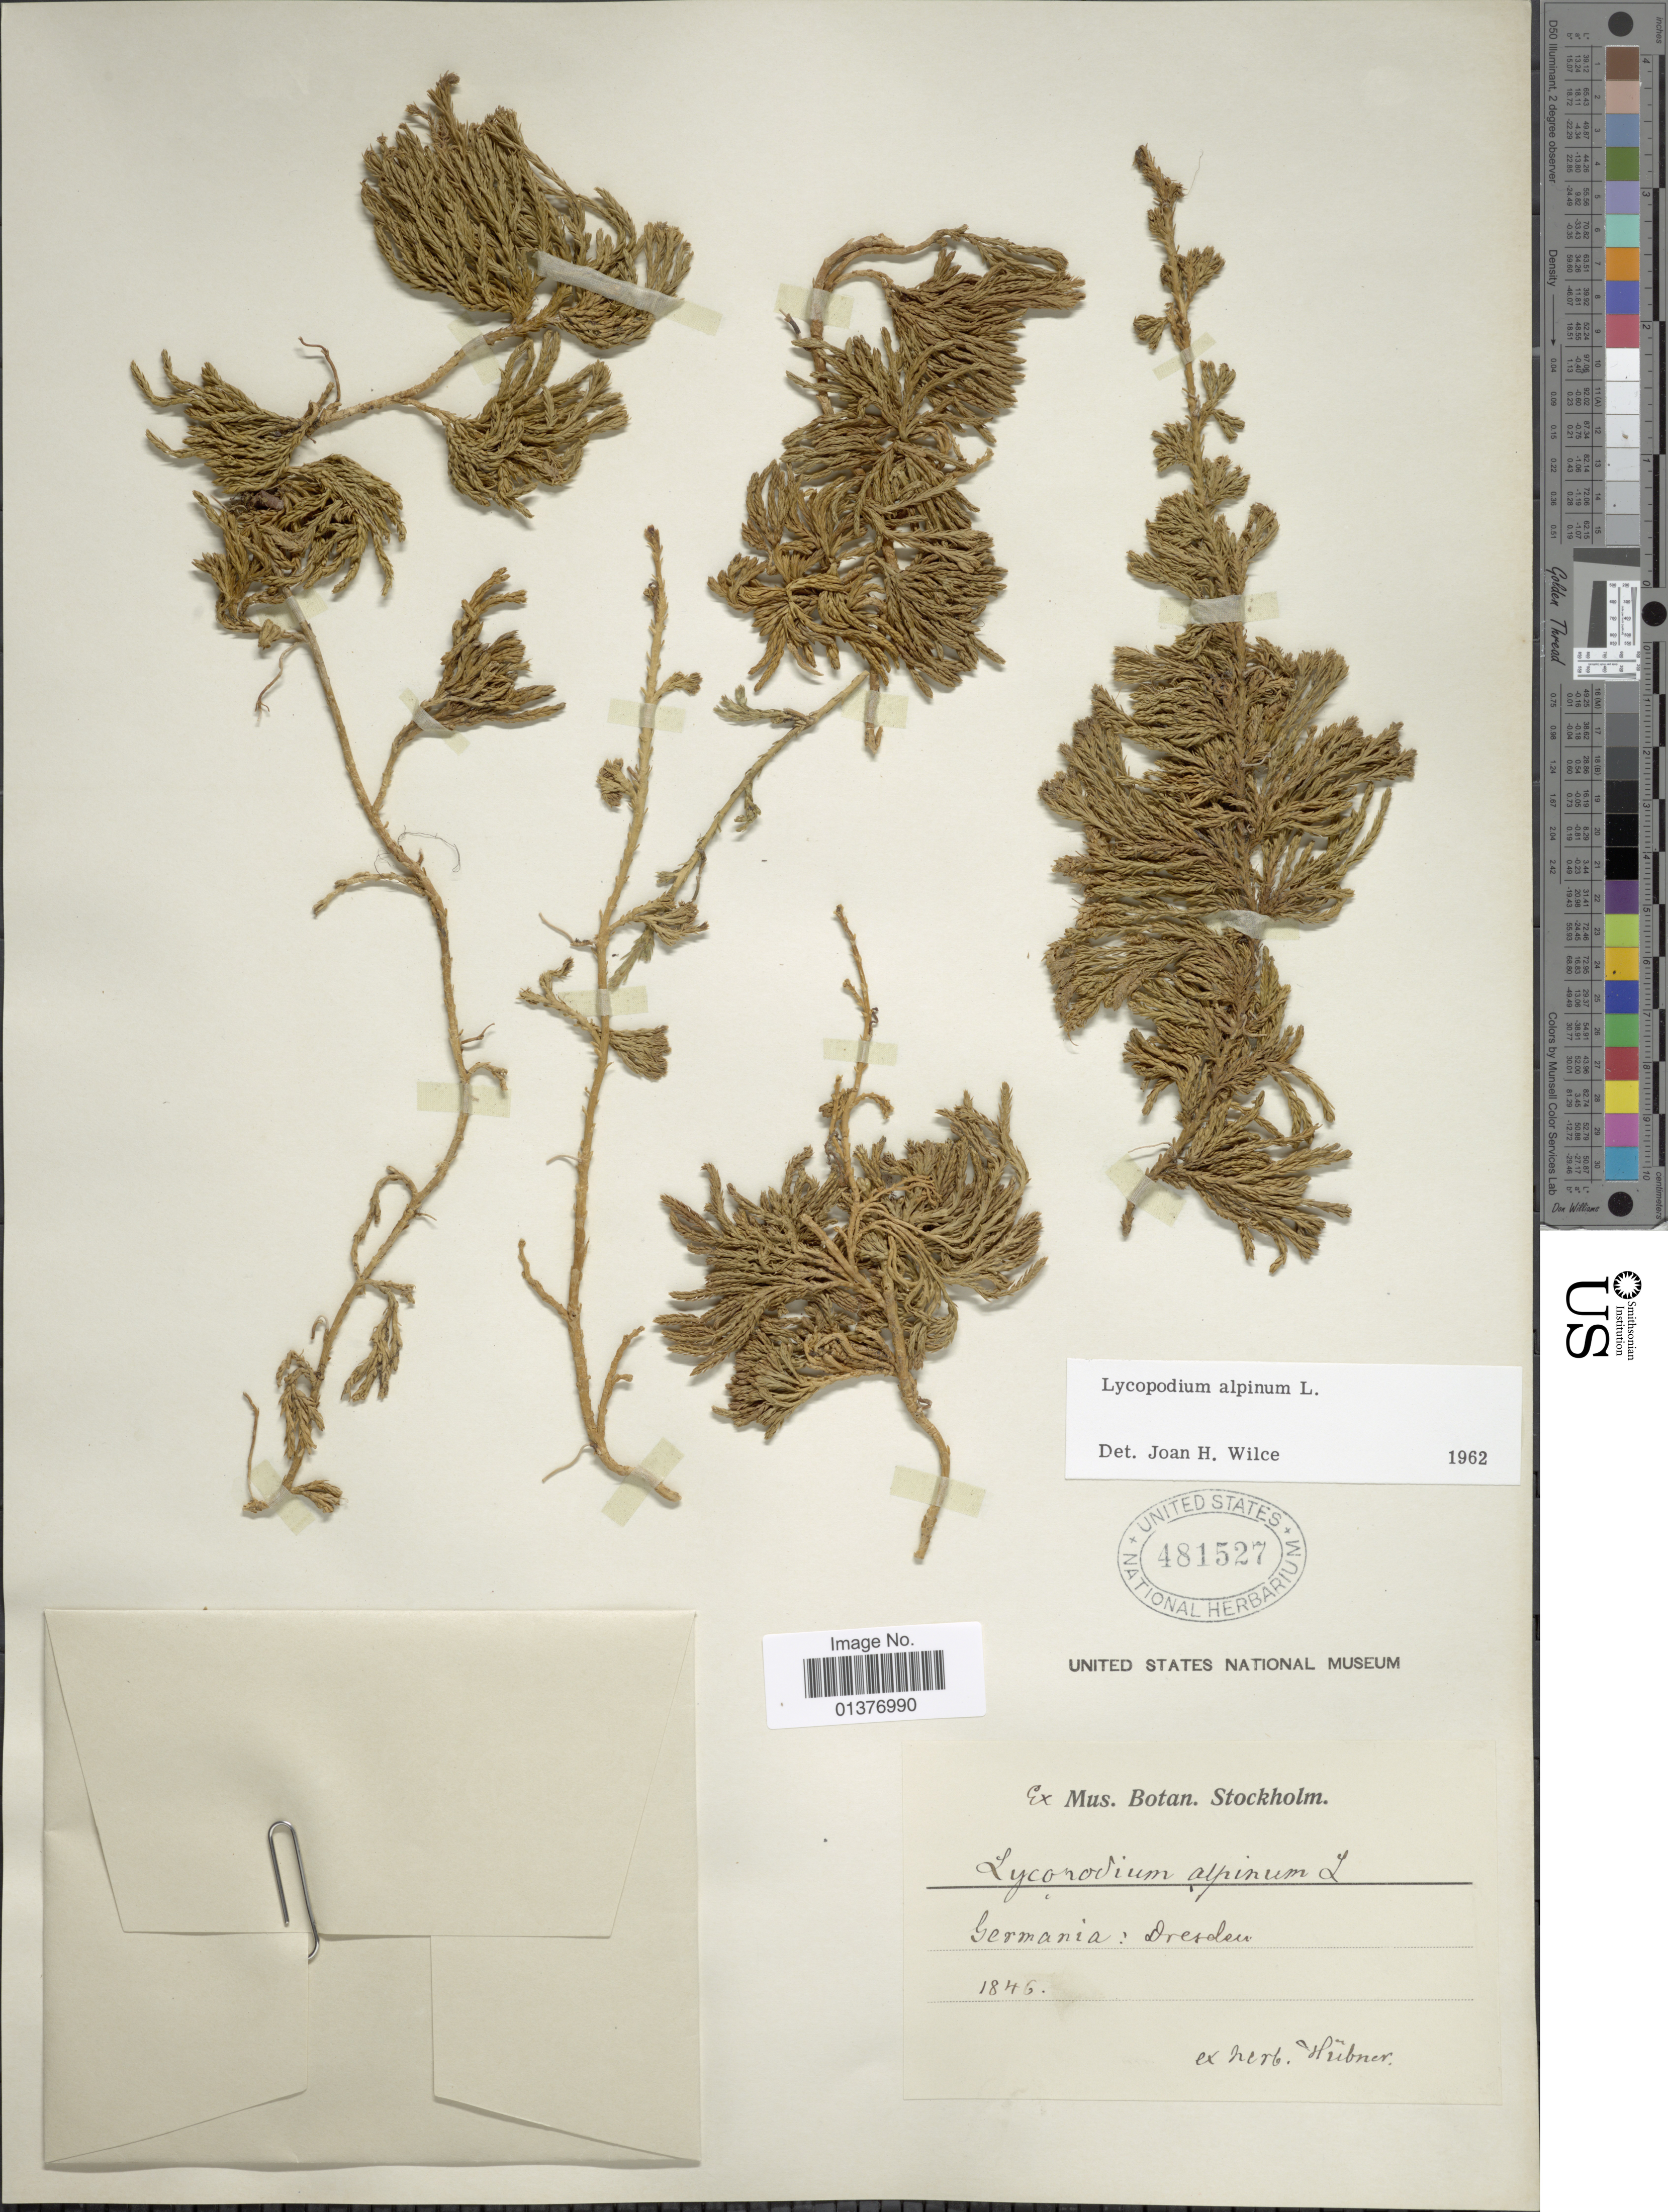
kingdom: Plantae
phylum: Tracheophyta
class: Lycopodiopsida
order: Lycopodiales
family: Lycopodiaceae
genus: Diphasiastrum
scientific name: Diphasiastrum alpinum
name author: (L.) Holub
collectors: ex herb. Hübner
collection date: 1846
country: Germany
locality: Dresden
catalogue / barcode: US 481527